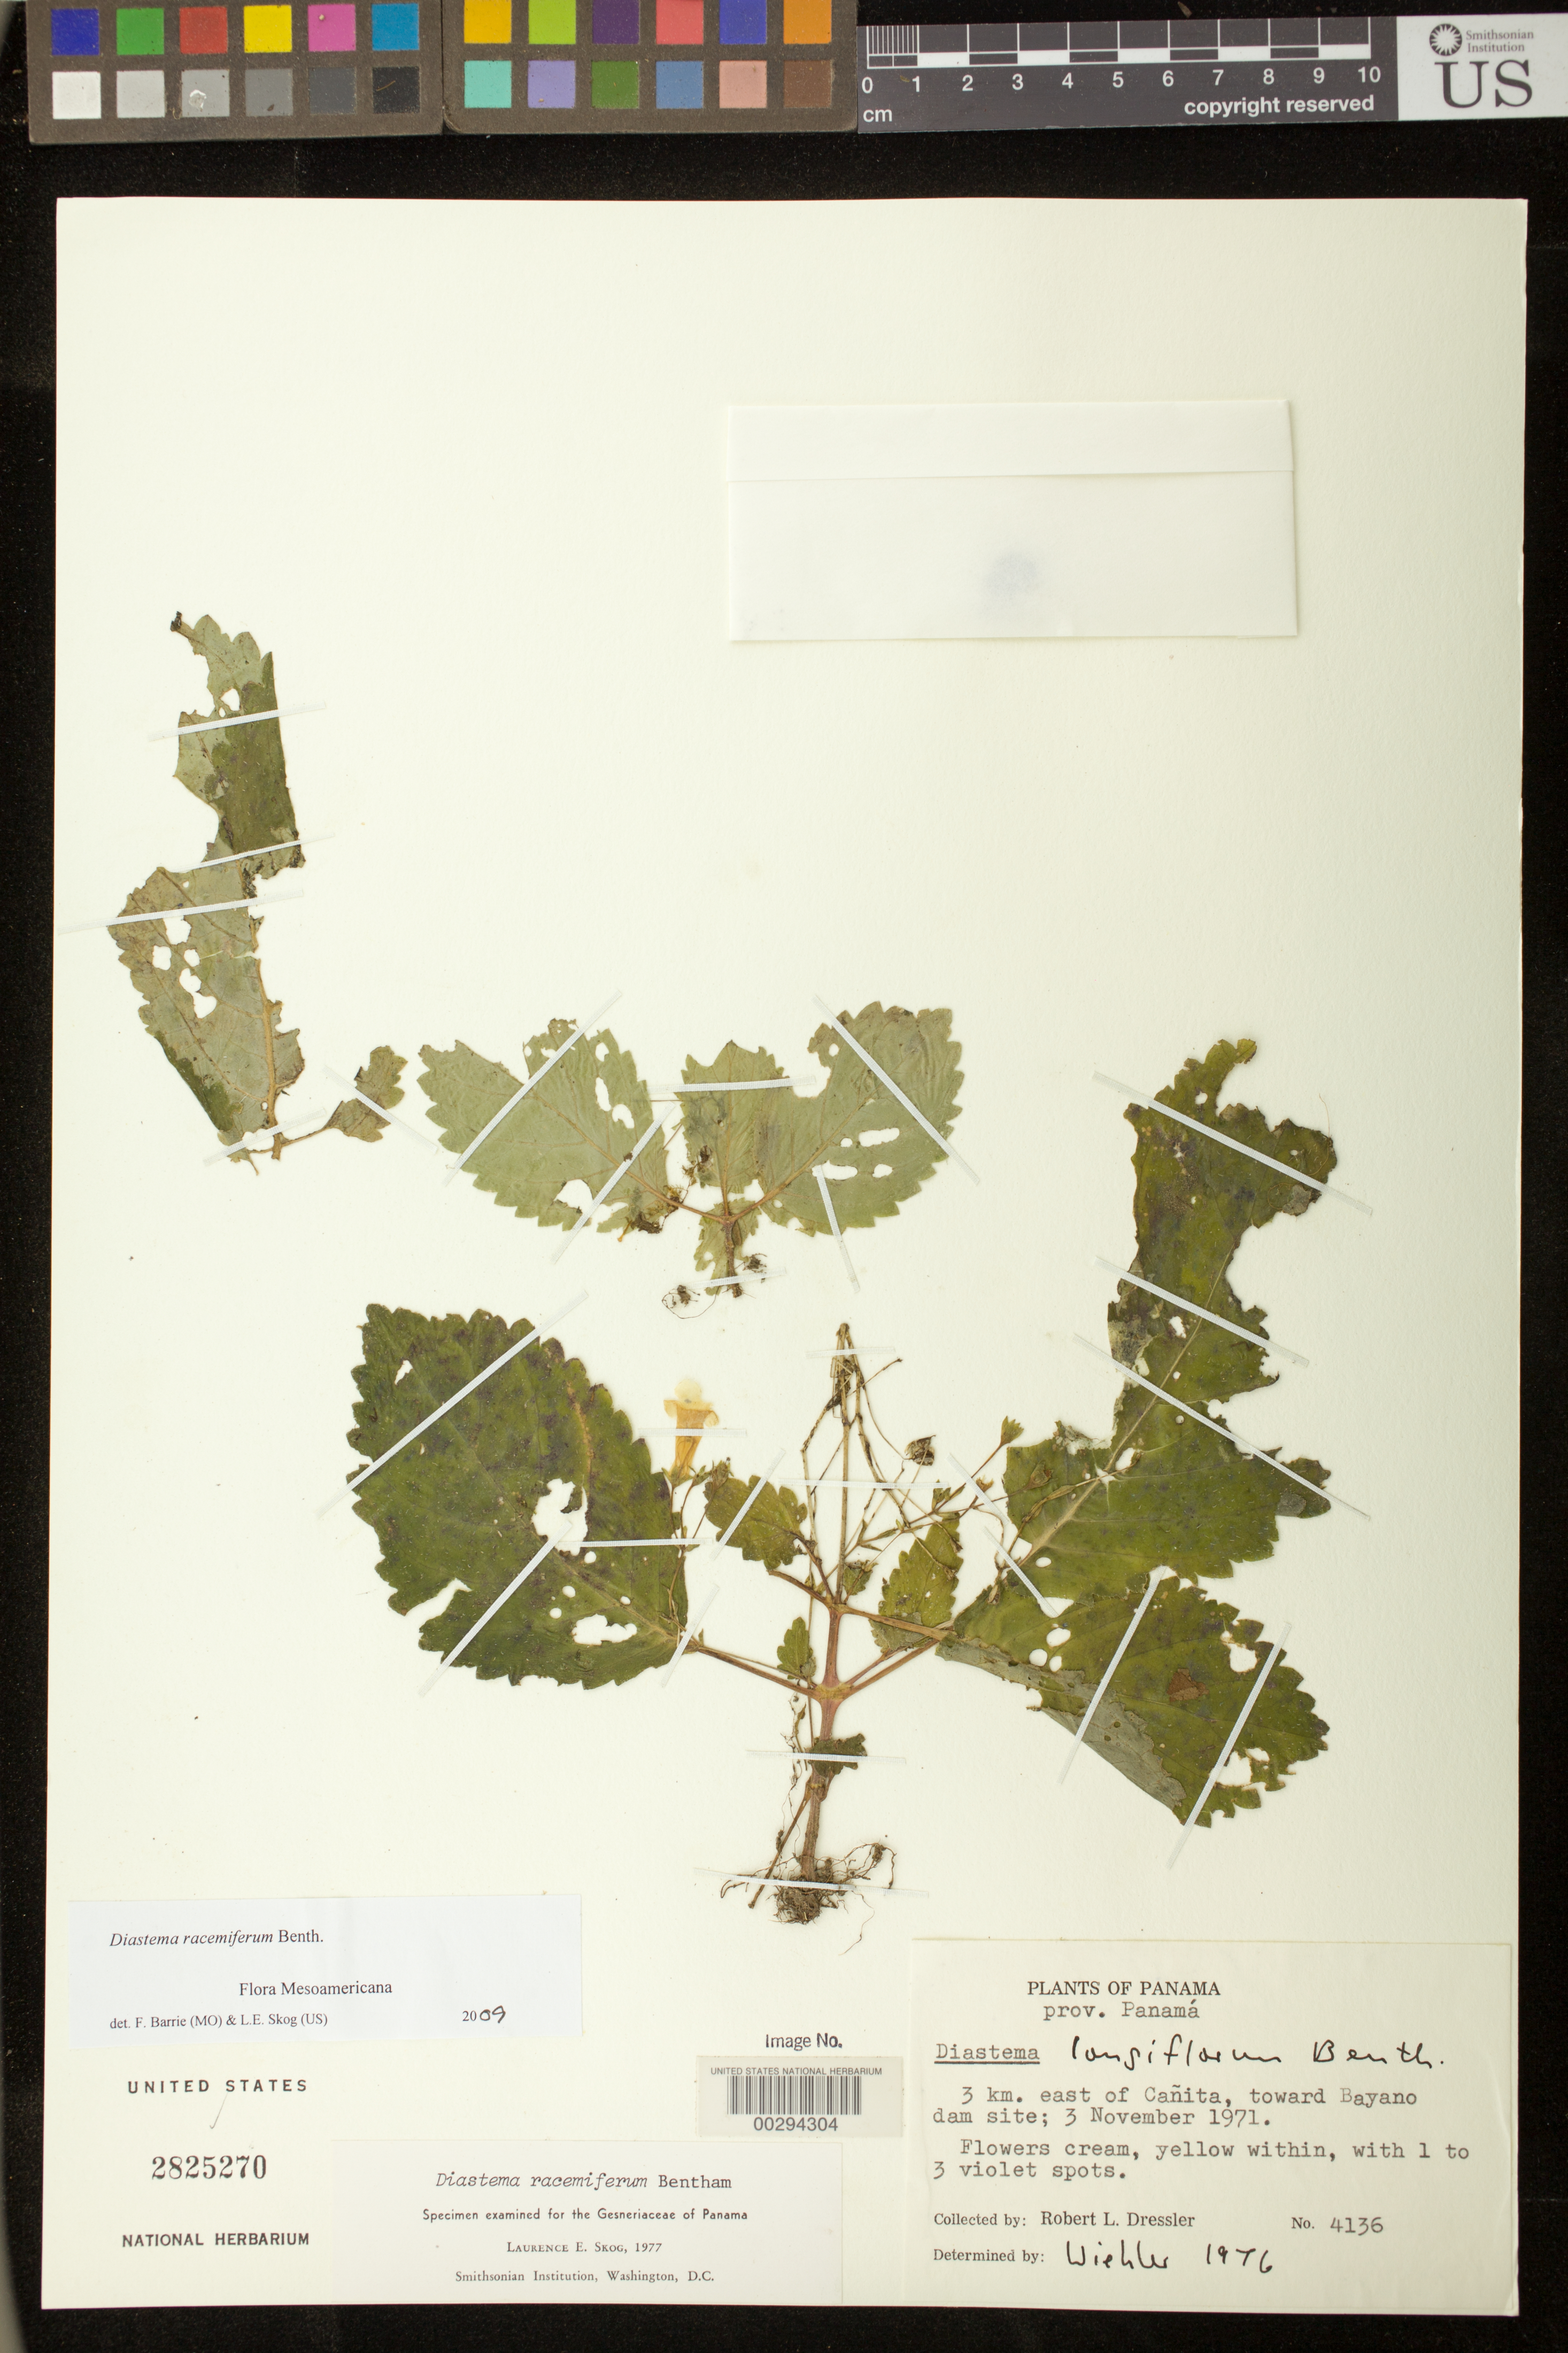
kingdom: Plantae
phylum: Tracheophyta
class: Magnoliopsida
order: Lamiales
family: Gesneriaceae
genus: Diastema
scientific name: Diastema racemiferum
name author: Benth.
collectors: R. Dressler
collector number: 4136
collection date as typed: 03 Nov 1971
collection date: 1971-11-03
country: Panama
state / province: Panamá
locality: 3 km E of Canita, toward Bayano Dam site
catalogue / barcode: US 2825270